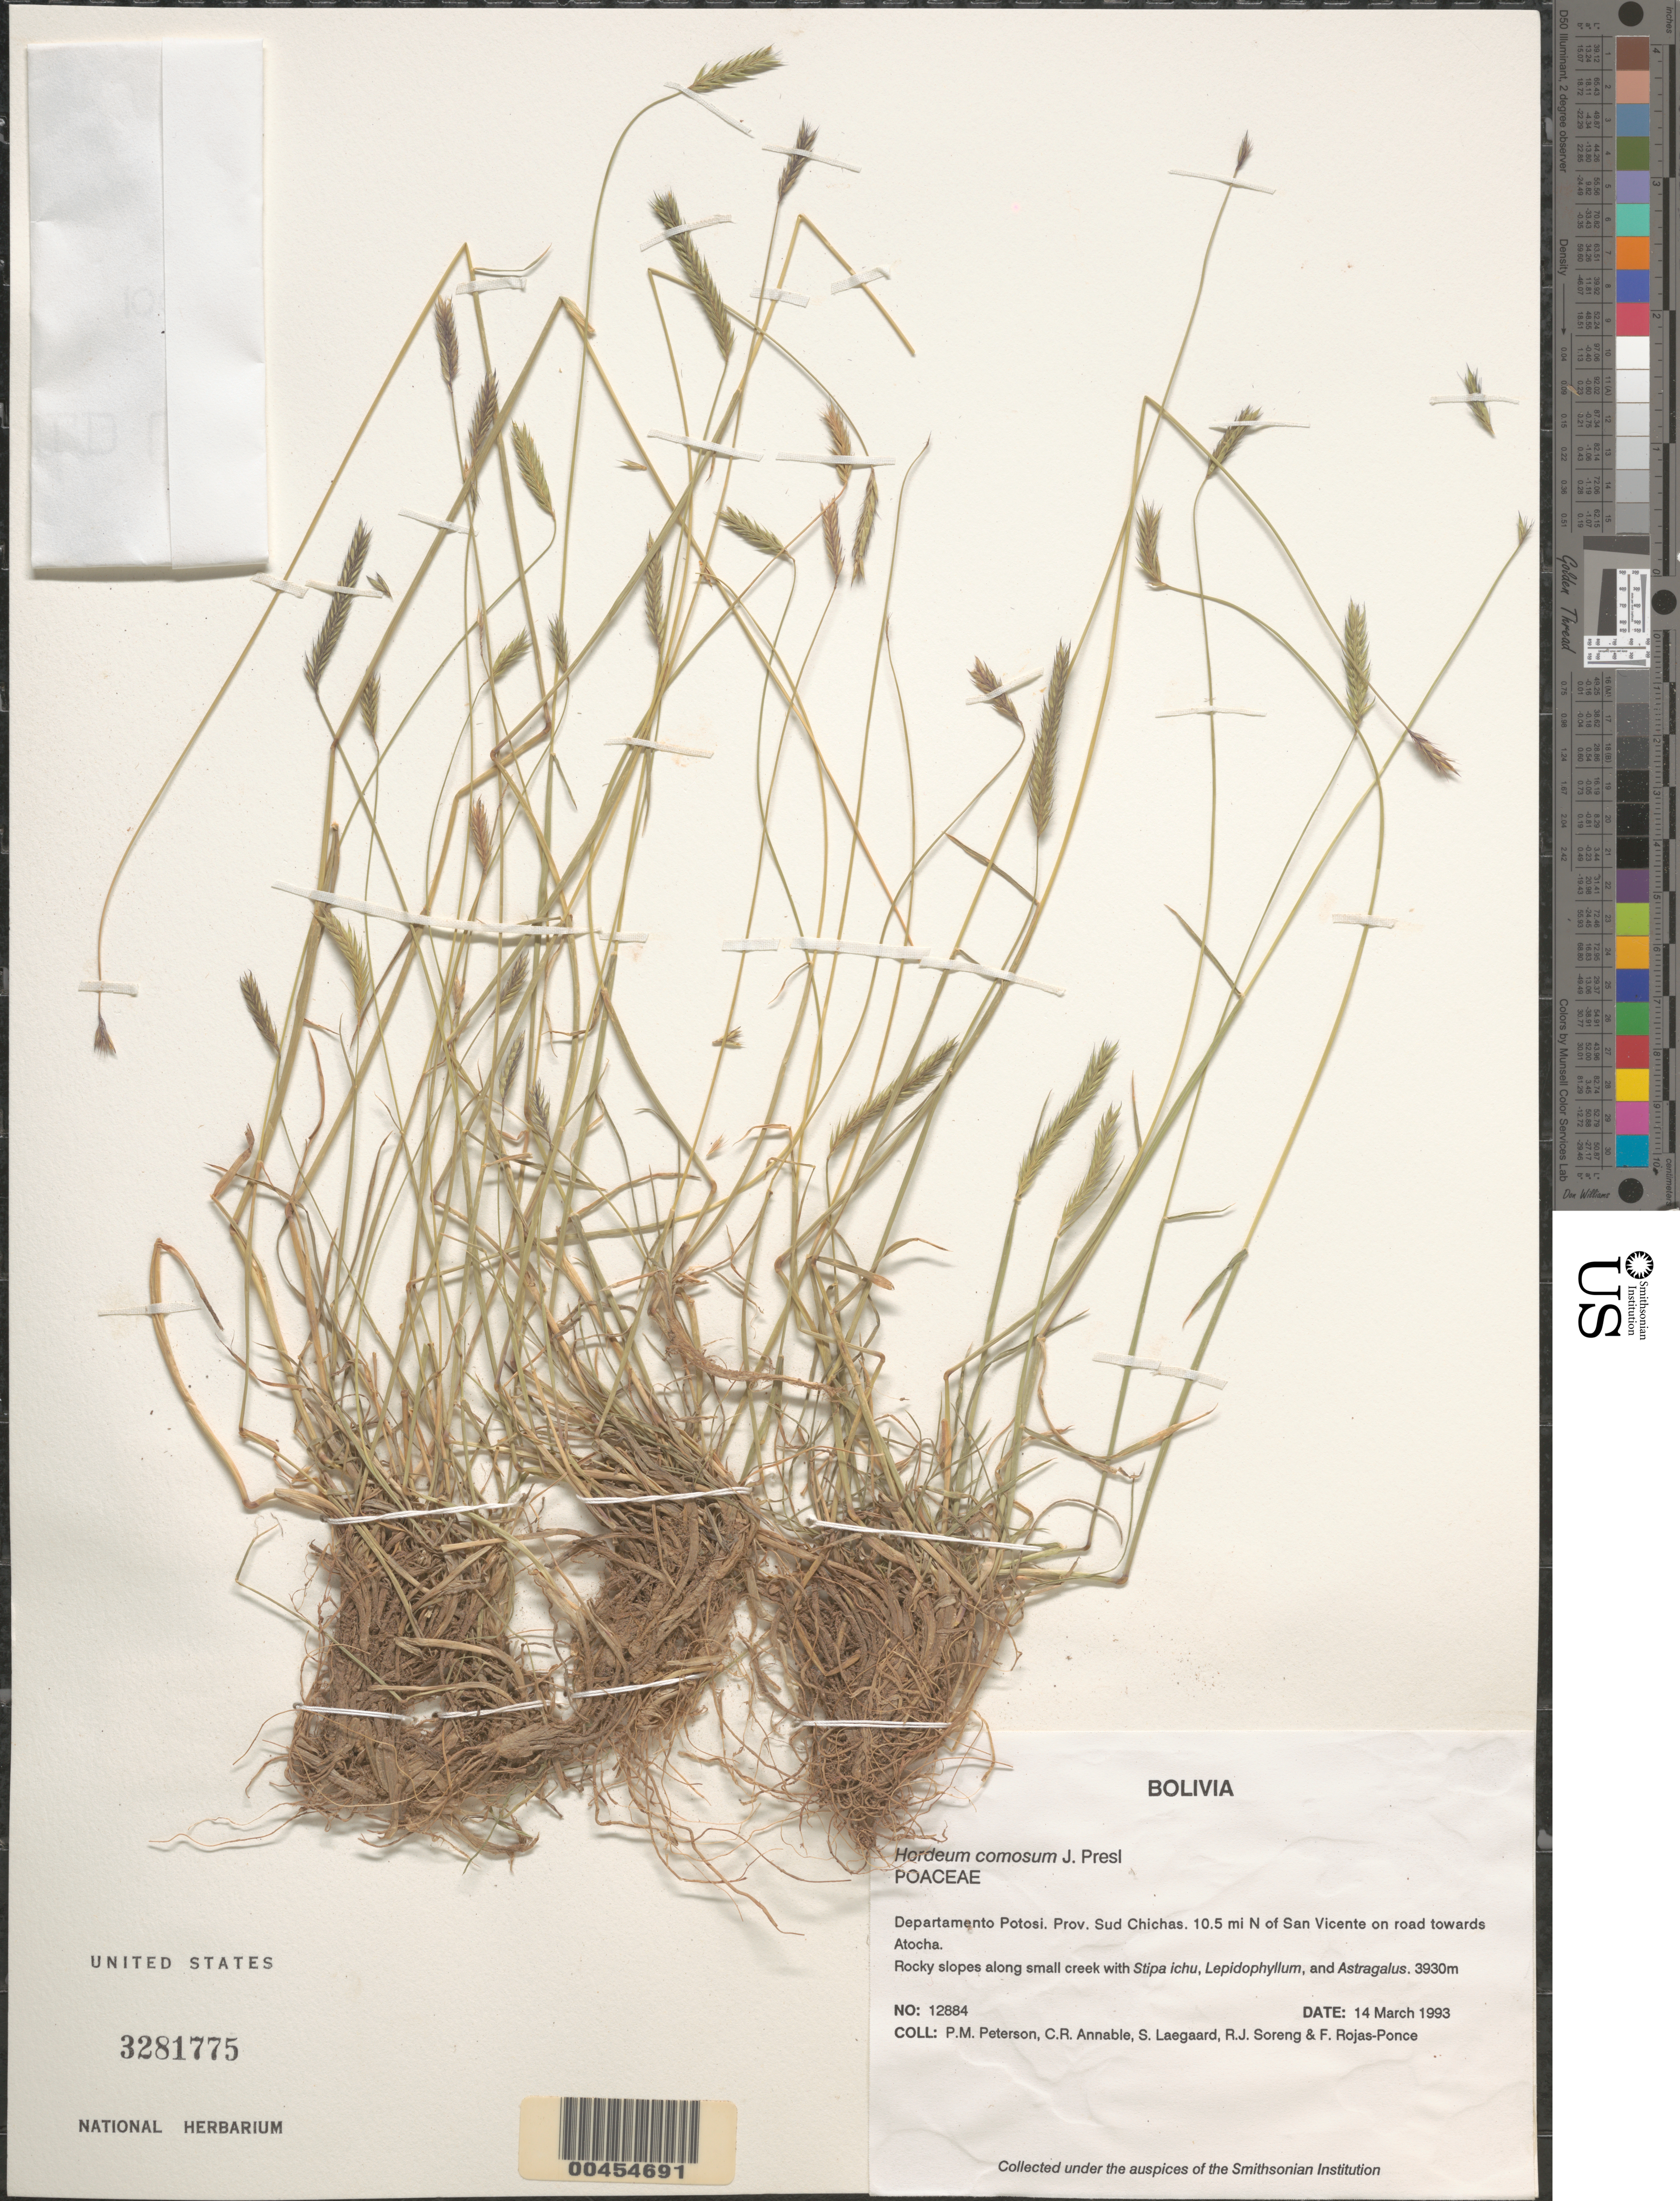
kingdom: Plantae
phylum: Tracheophyta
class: Liliopsida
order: Poales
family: Poaceae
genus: Hordeum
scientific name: Hordeum comosum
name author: J. Presl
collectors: P. M. Peterson, C. R. Annable, S. Lægaard, R. J. Soreng & F. Rojas-Ponce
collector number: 12884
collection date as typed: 14 Mar 1993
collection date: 1993-03-14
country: Bolivia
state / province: Potosí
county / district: Sud Chichas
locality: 10.5 mi N of San Vicente on road towards Atocha.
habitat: Rocky slopes along small creek with Stipa ichu, Lepidophyllum, and Astragalus.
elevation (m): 3930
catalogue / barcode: US 3281775